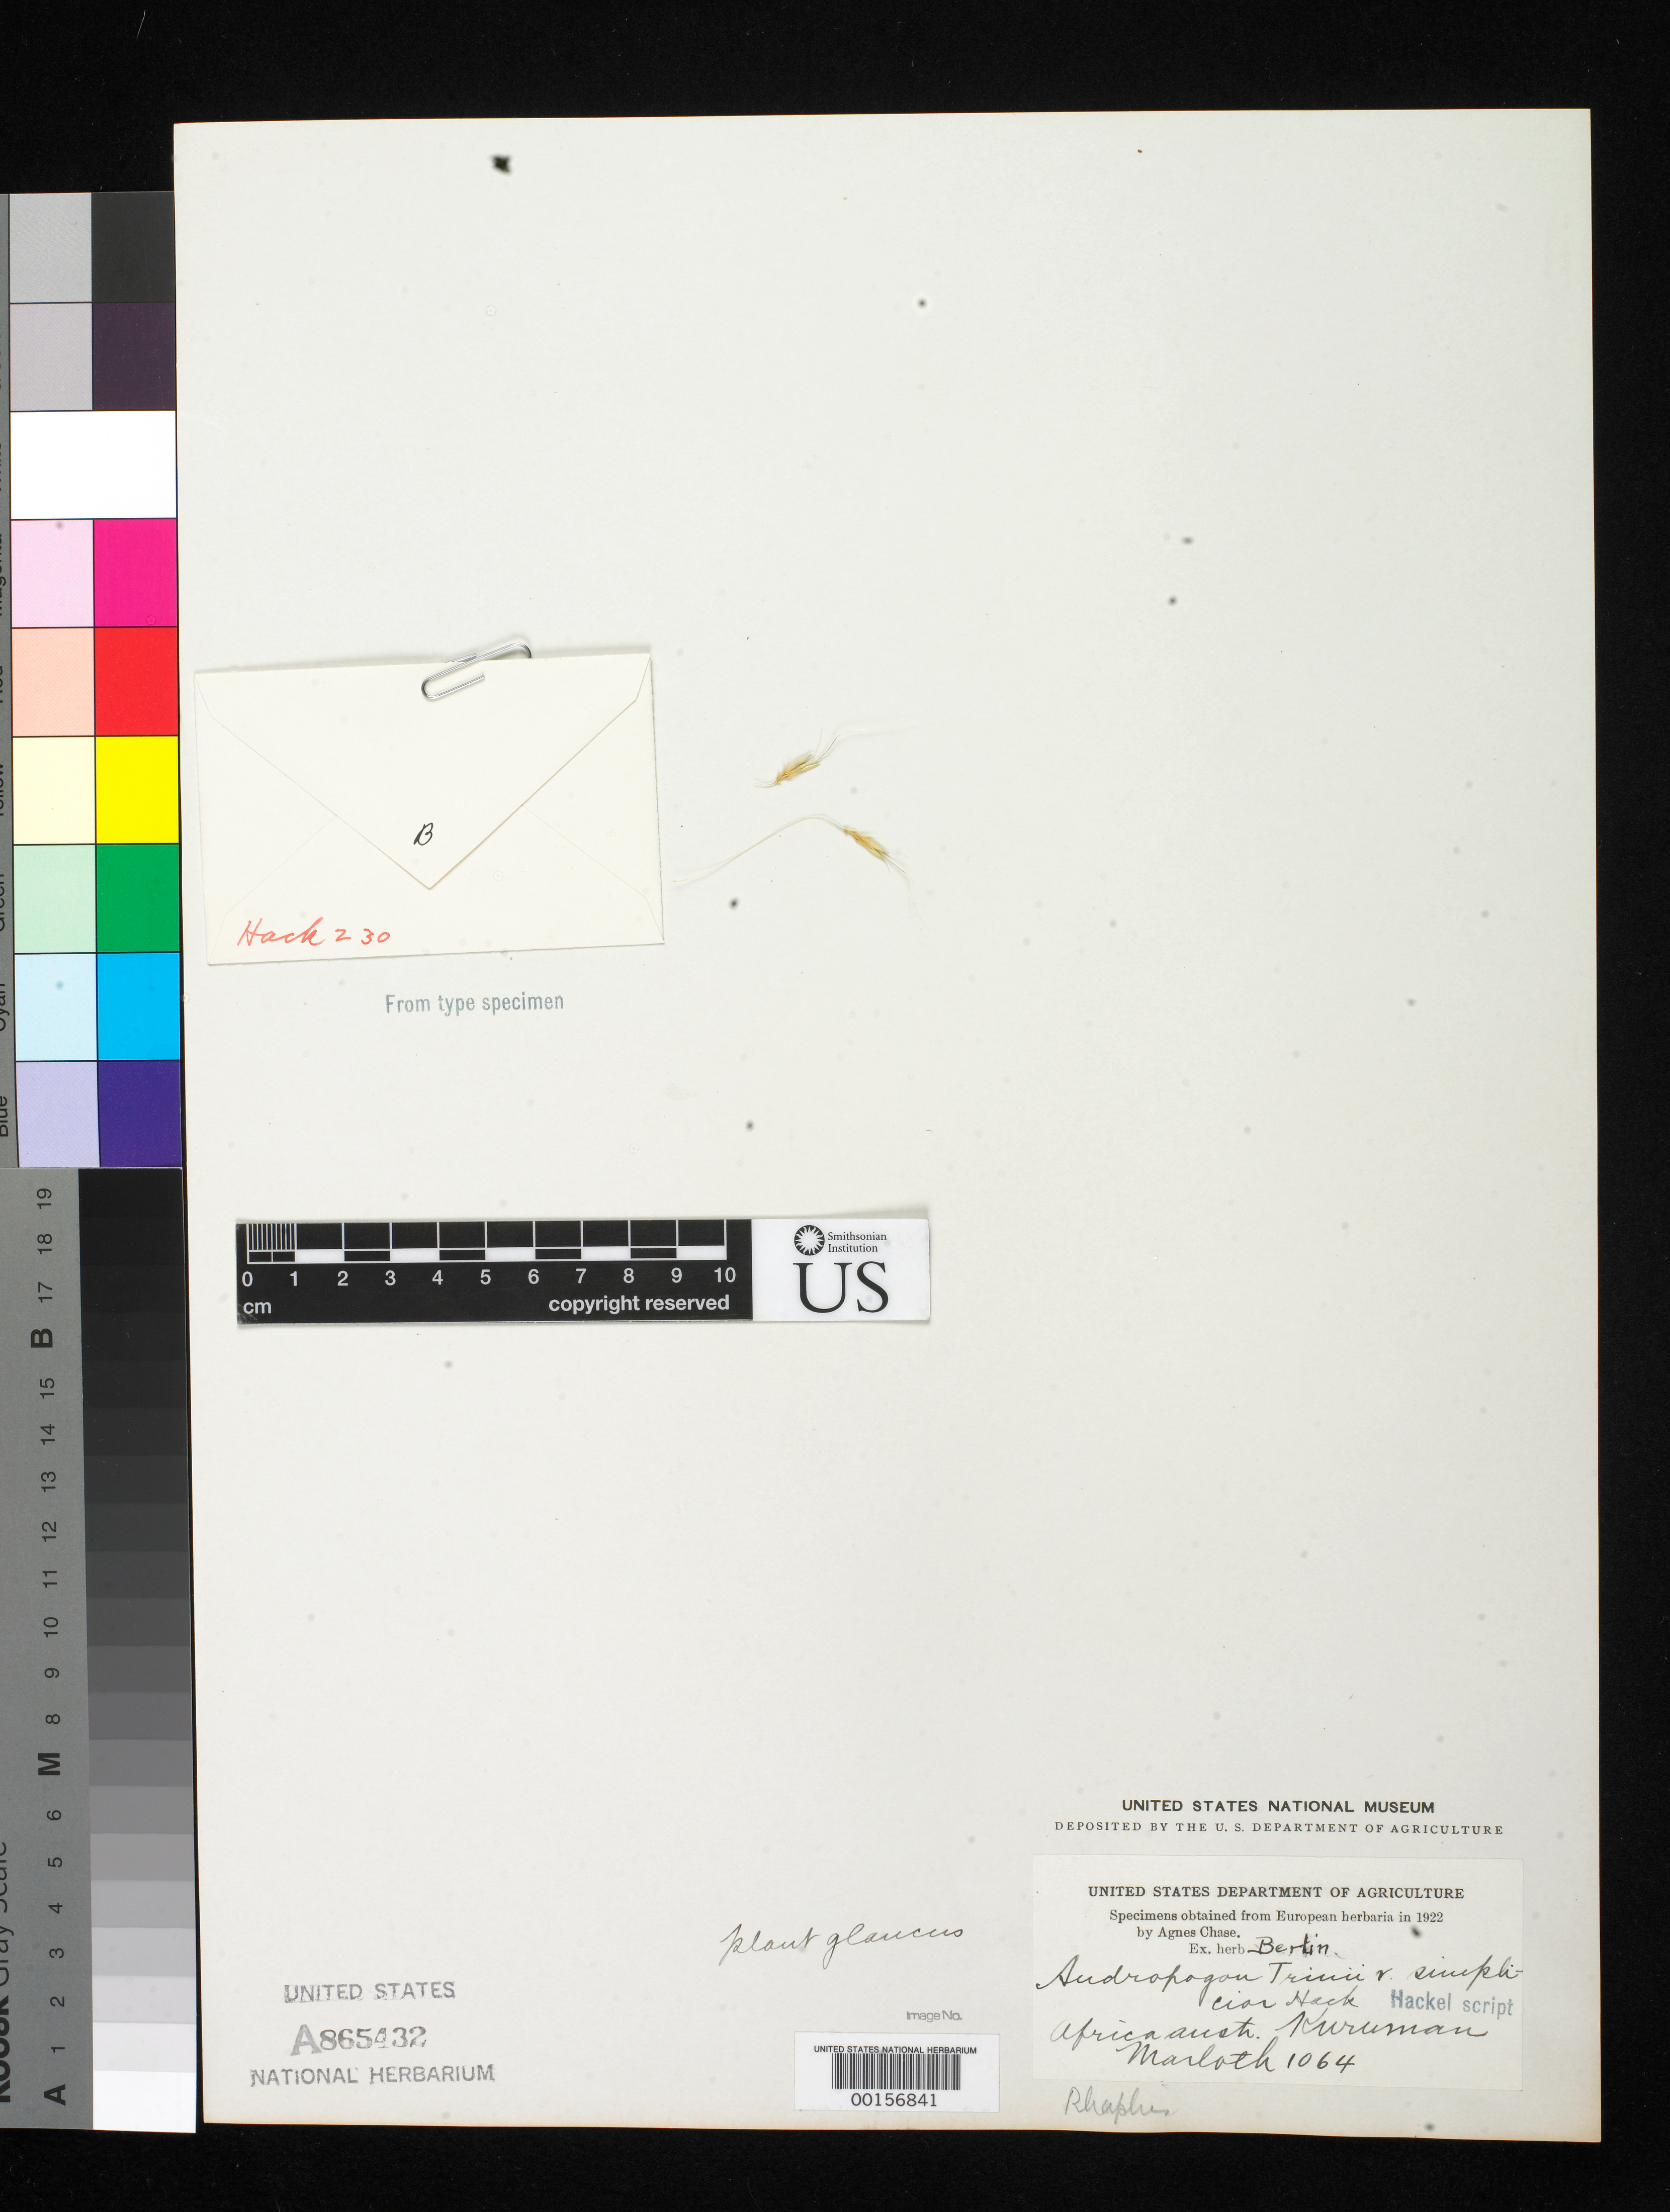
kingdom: Plantae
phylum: Tracheophyta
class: Liliopsida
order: Poales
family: Poaceae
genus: Andropogon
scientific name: Andropogon trinii var. simplicior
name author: Hack. in A. DC.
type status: Type Fragment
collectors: H. Marloth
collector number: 1064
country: South Africa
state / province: Northern Cape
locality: Pr. Kuruman, reg. Betschuanaland.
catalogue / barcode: US 865432A